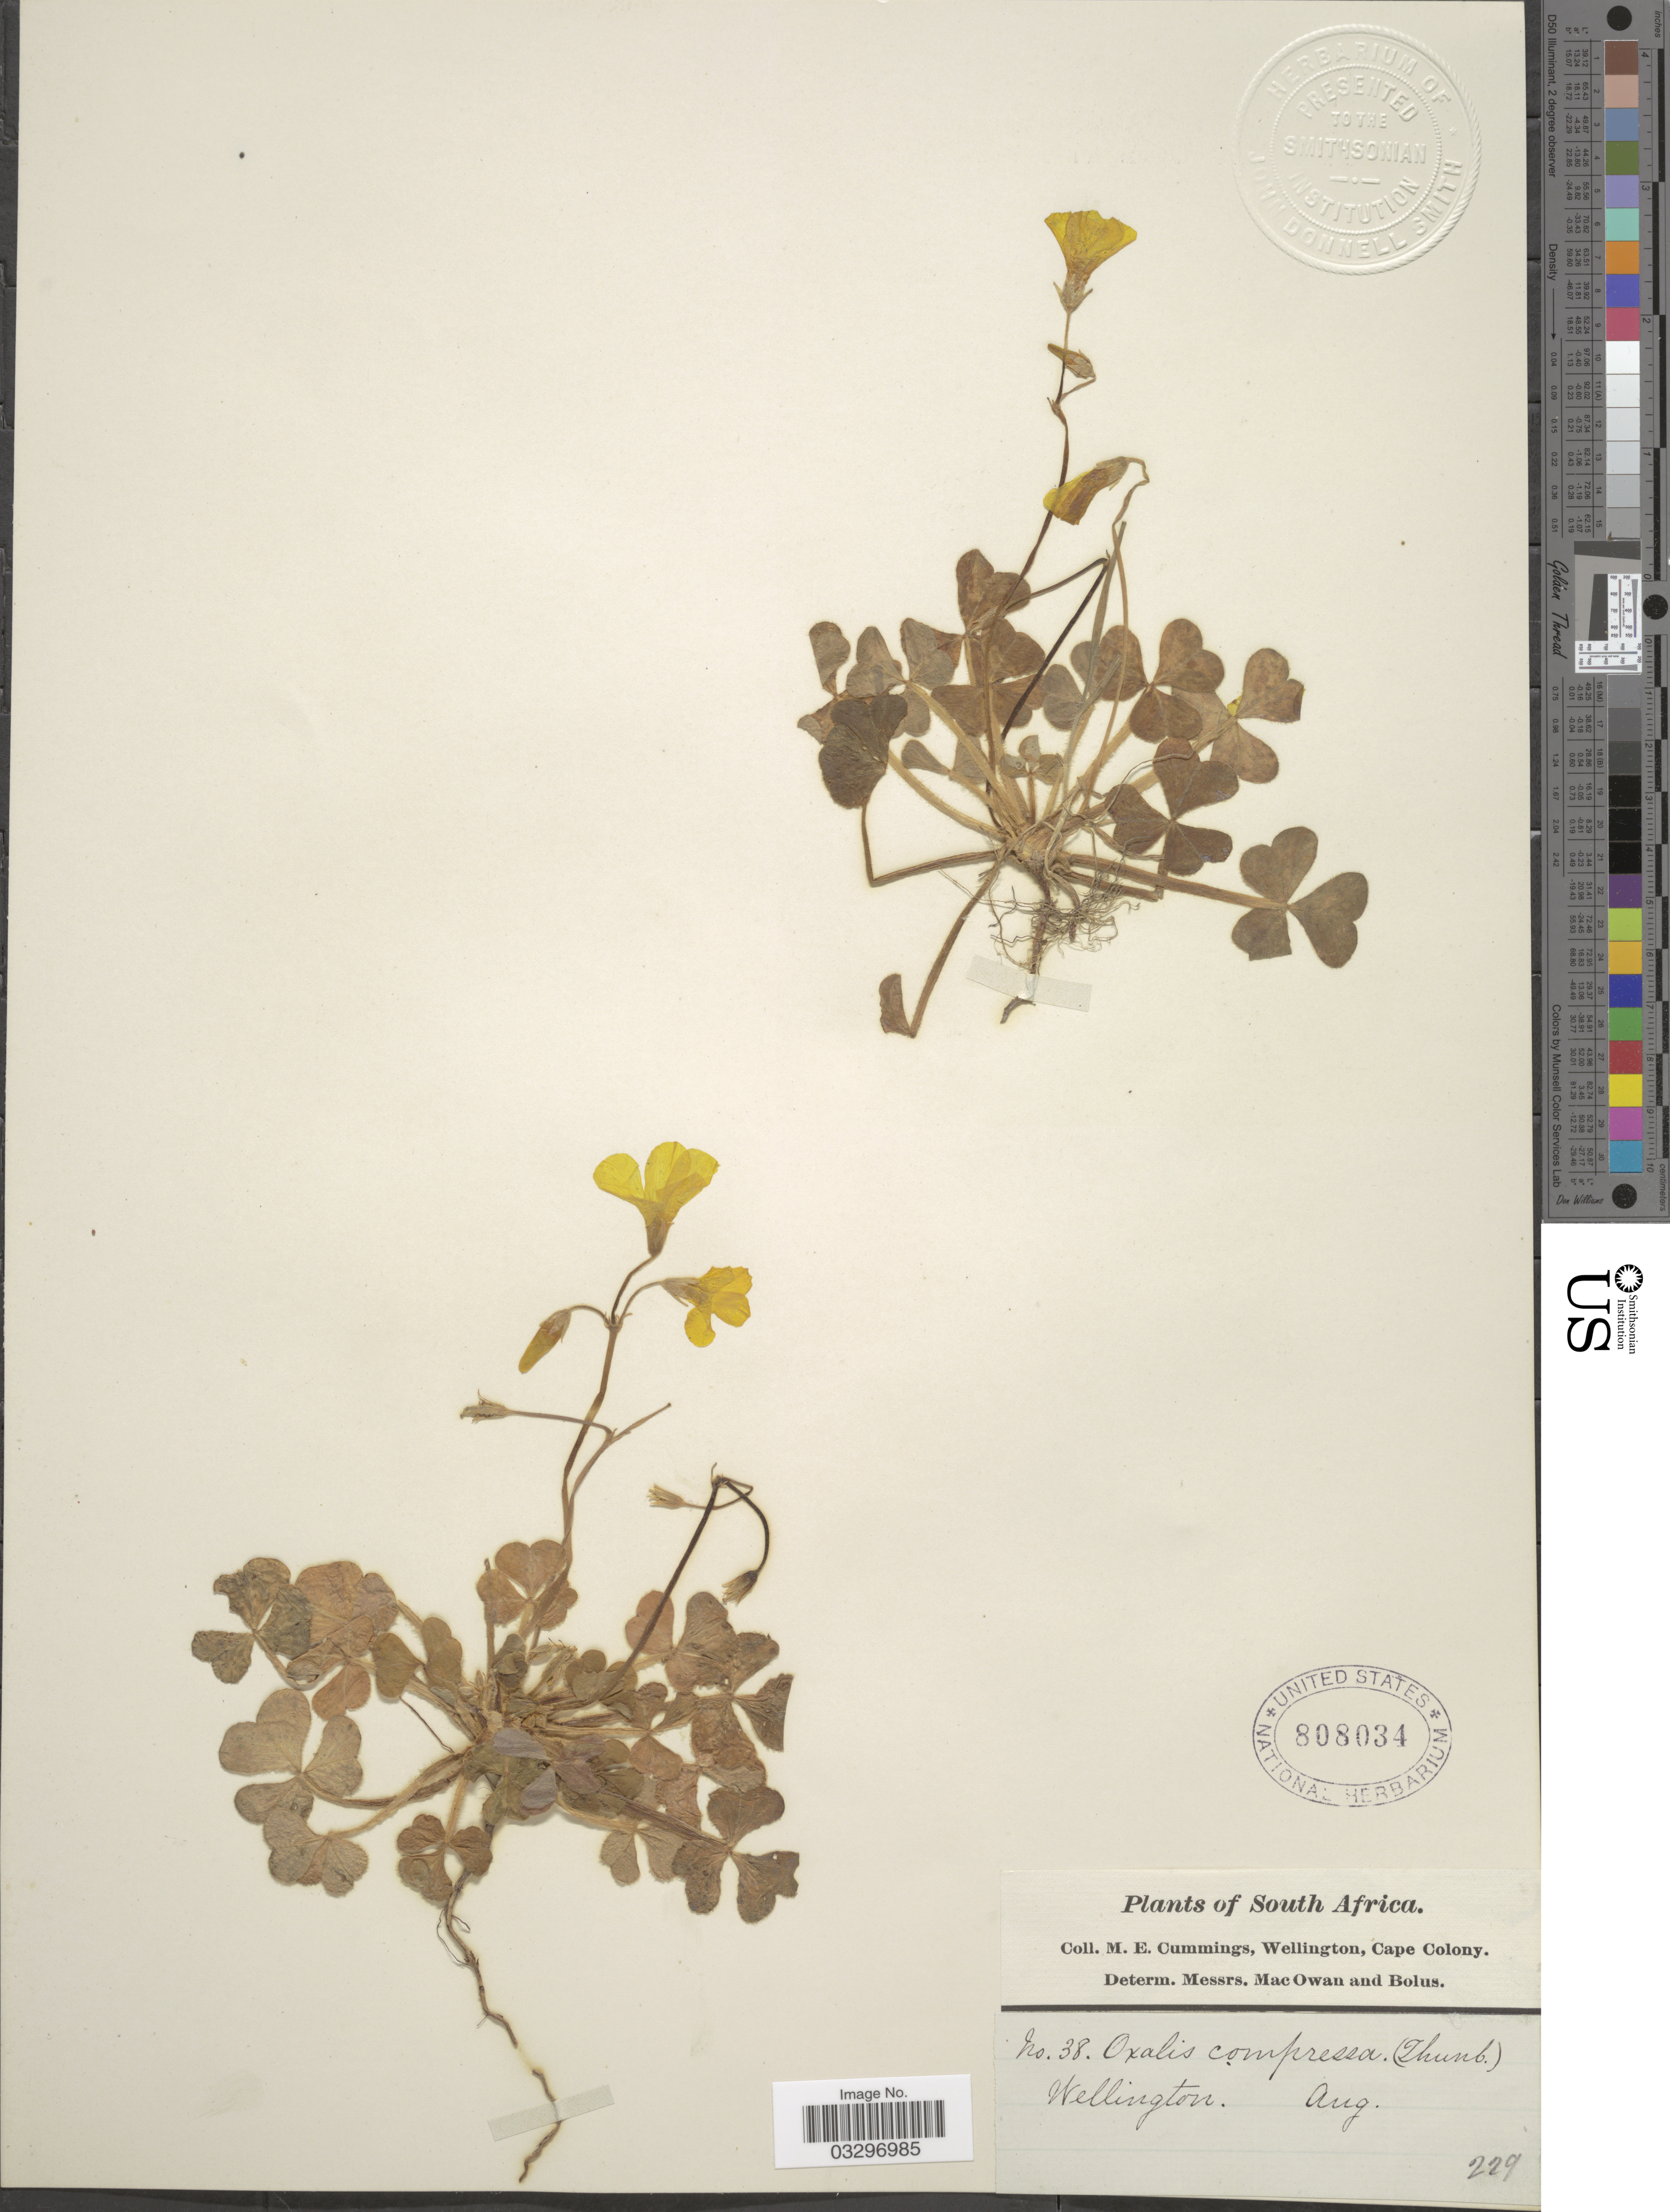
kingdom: Plantae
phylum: Tracheophyta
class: Magnoliopsida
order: Oxalidales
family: Oxalidaceae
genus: Oxalis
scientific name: Oxalis compressa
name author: Thunb.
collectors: M. E. Cummings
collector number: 38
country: South Africa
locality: Wellington.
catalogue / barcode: US 808034